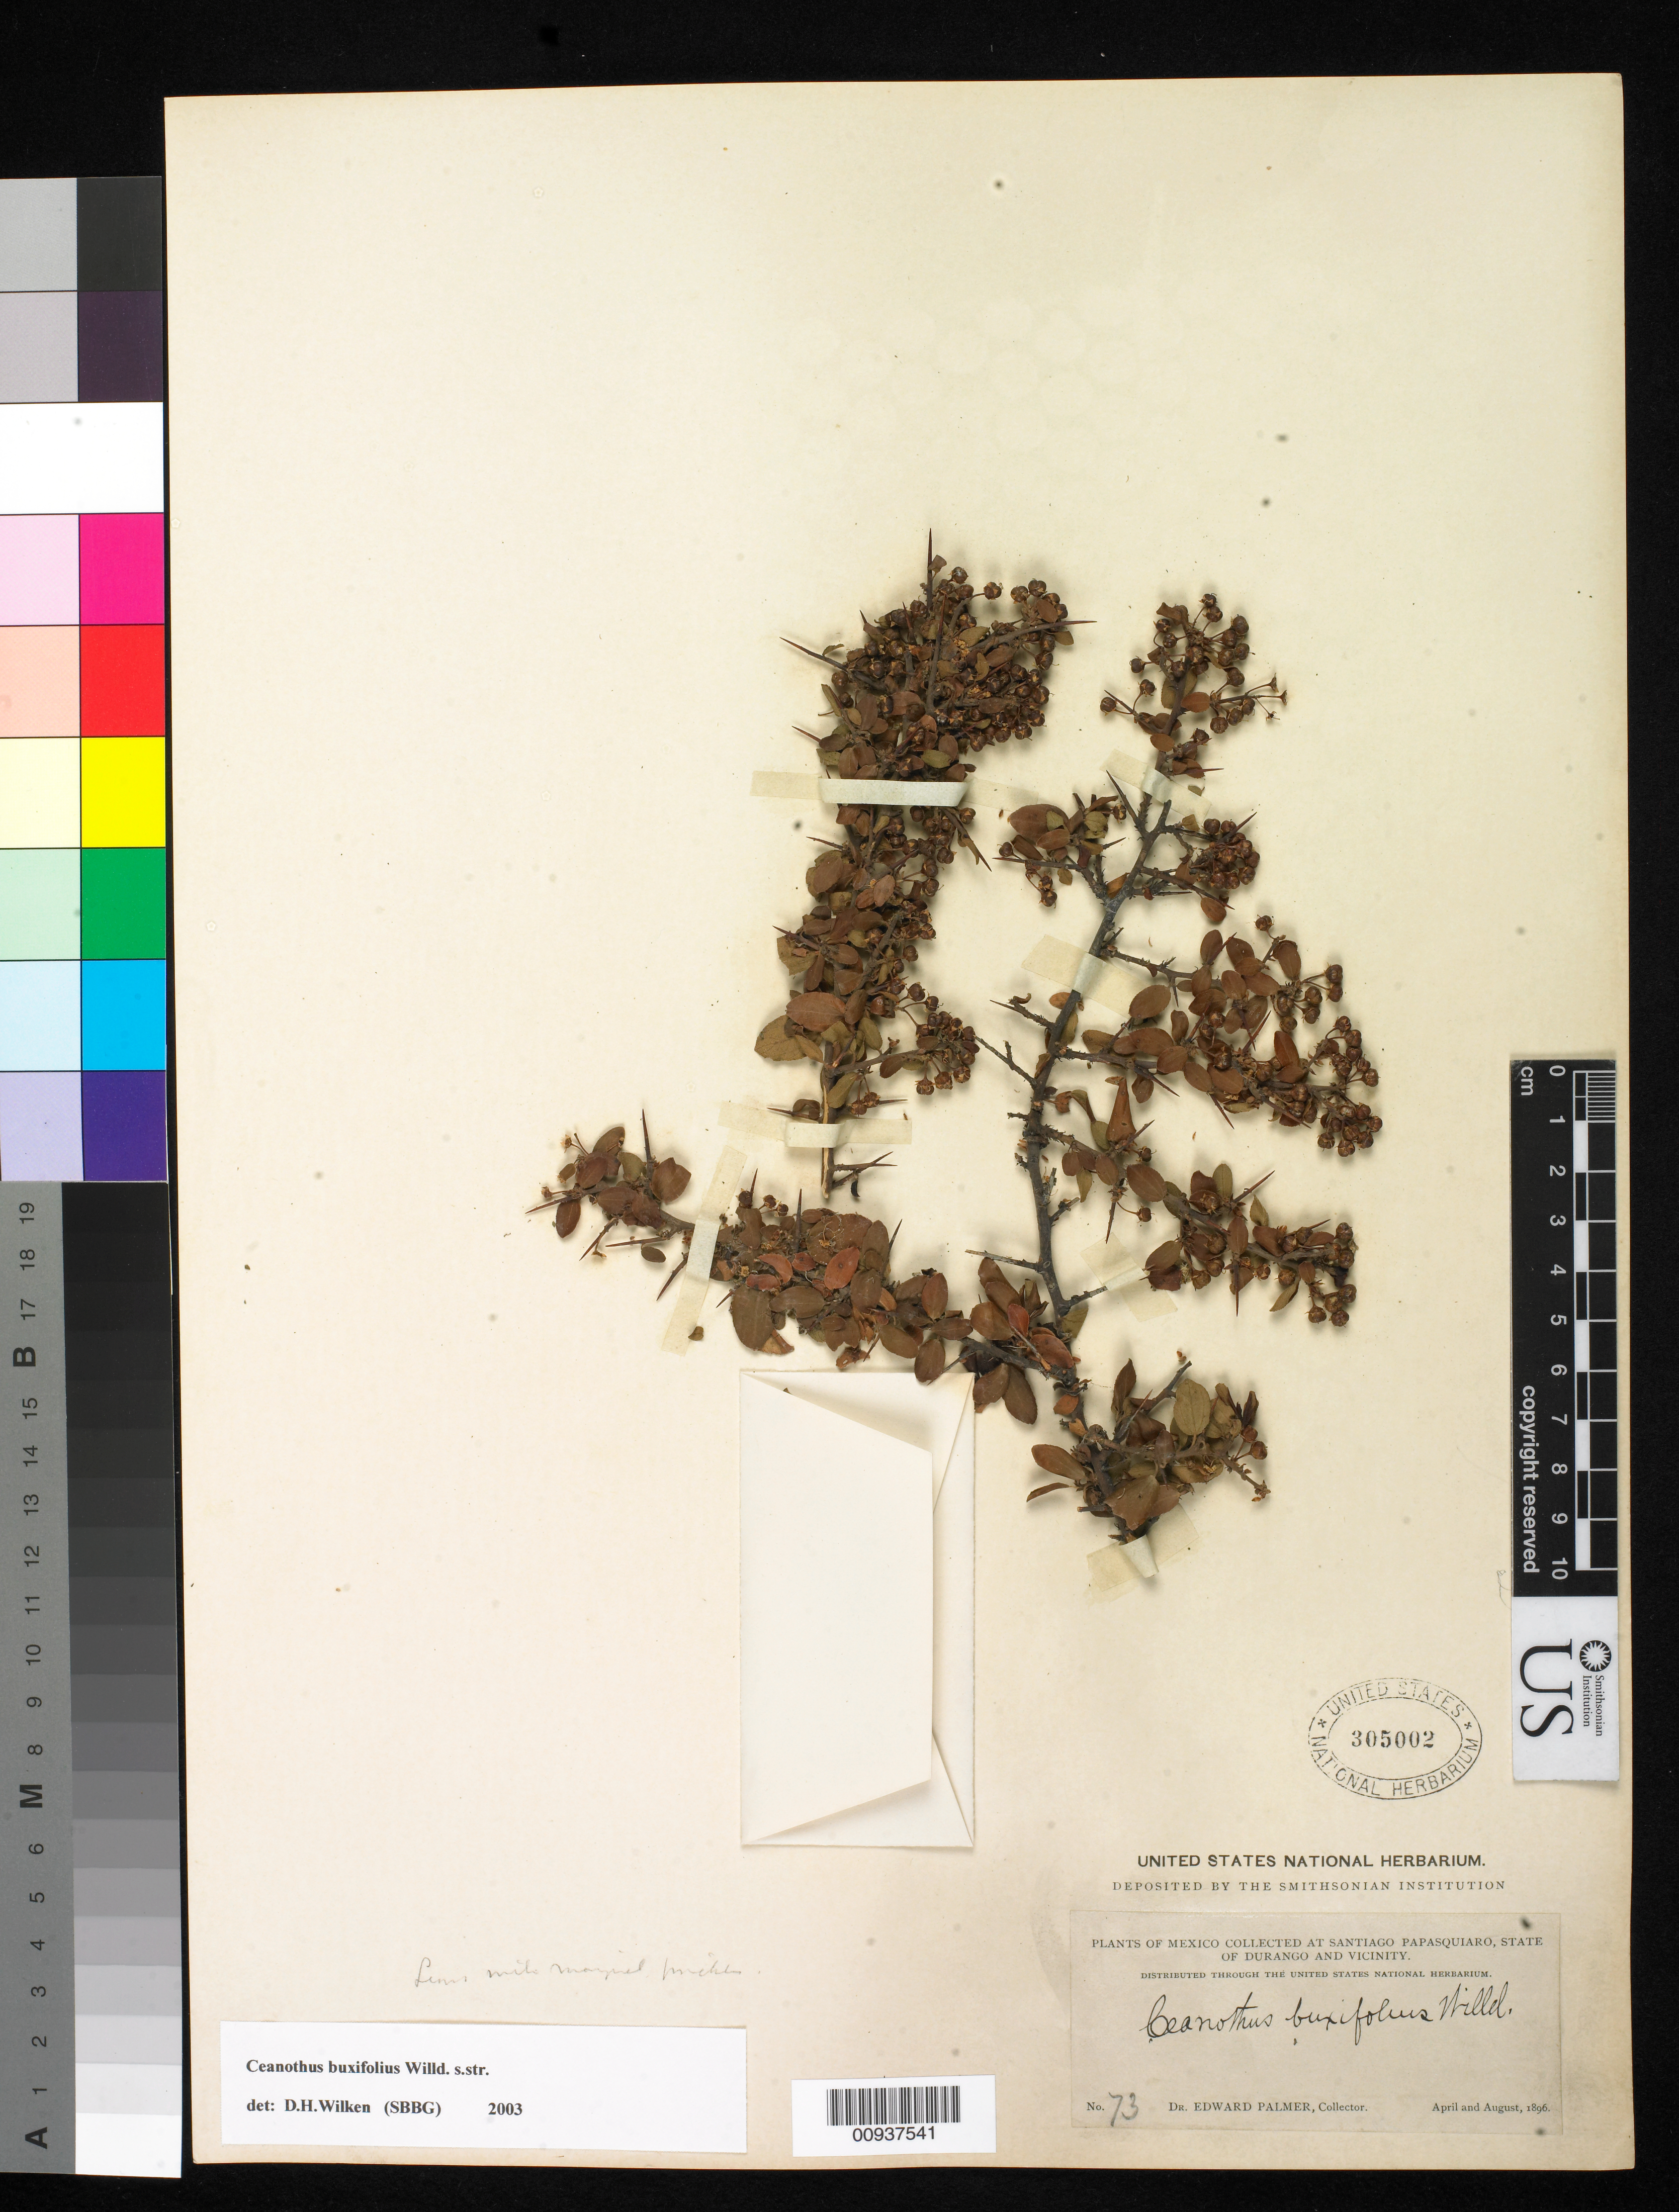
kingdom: Plantae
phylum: Tracheophyta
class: Magnoliopsida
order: Rosales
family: Rhamnaceae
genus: Ceanothus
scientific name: Ceanothus buxifolius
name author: Willd. ex Roem. & Schult.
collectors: E. Palmer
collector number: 73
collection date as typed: Apr 1896 to -- Aug 1896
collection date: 1896-04/1896-08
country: Mexico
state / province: Durango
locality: Santiago Papasquiaro and vicinity.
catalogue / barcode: US 305002